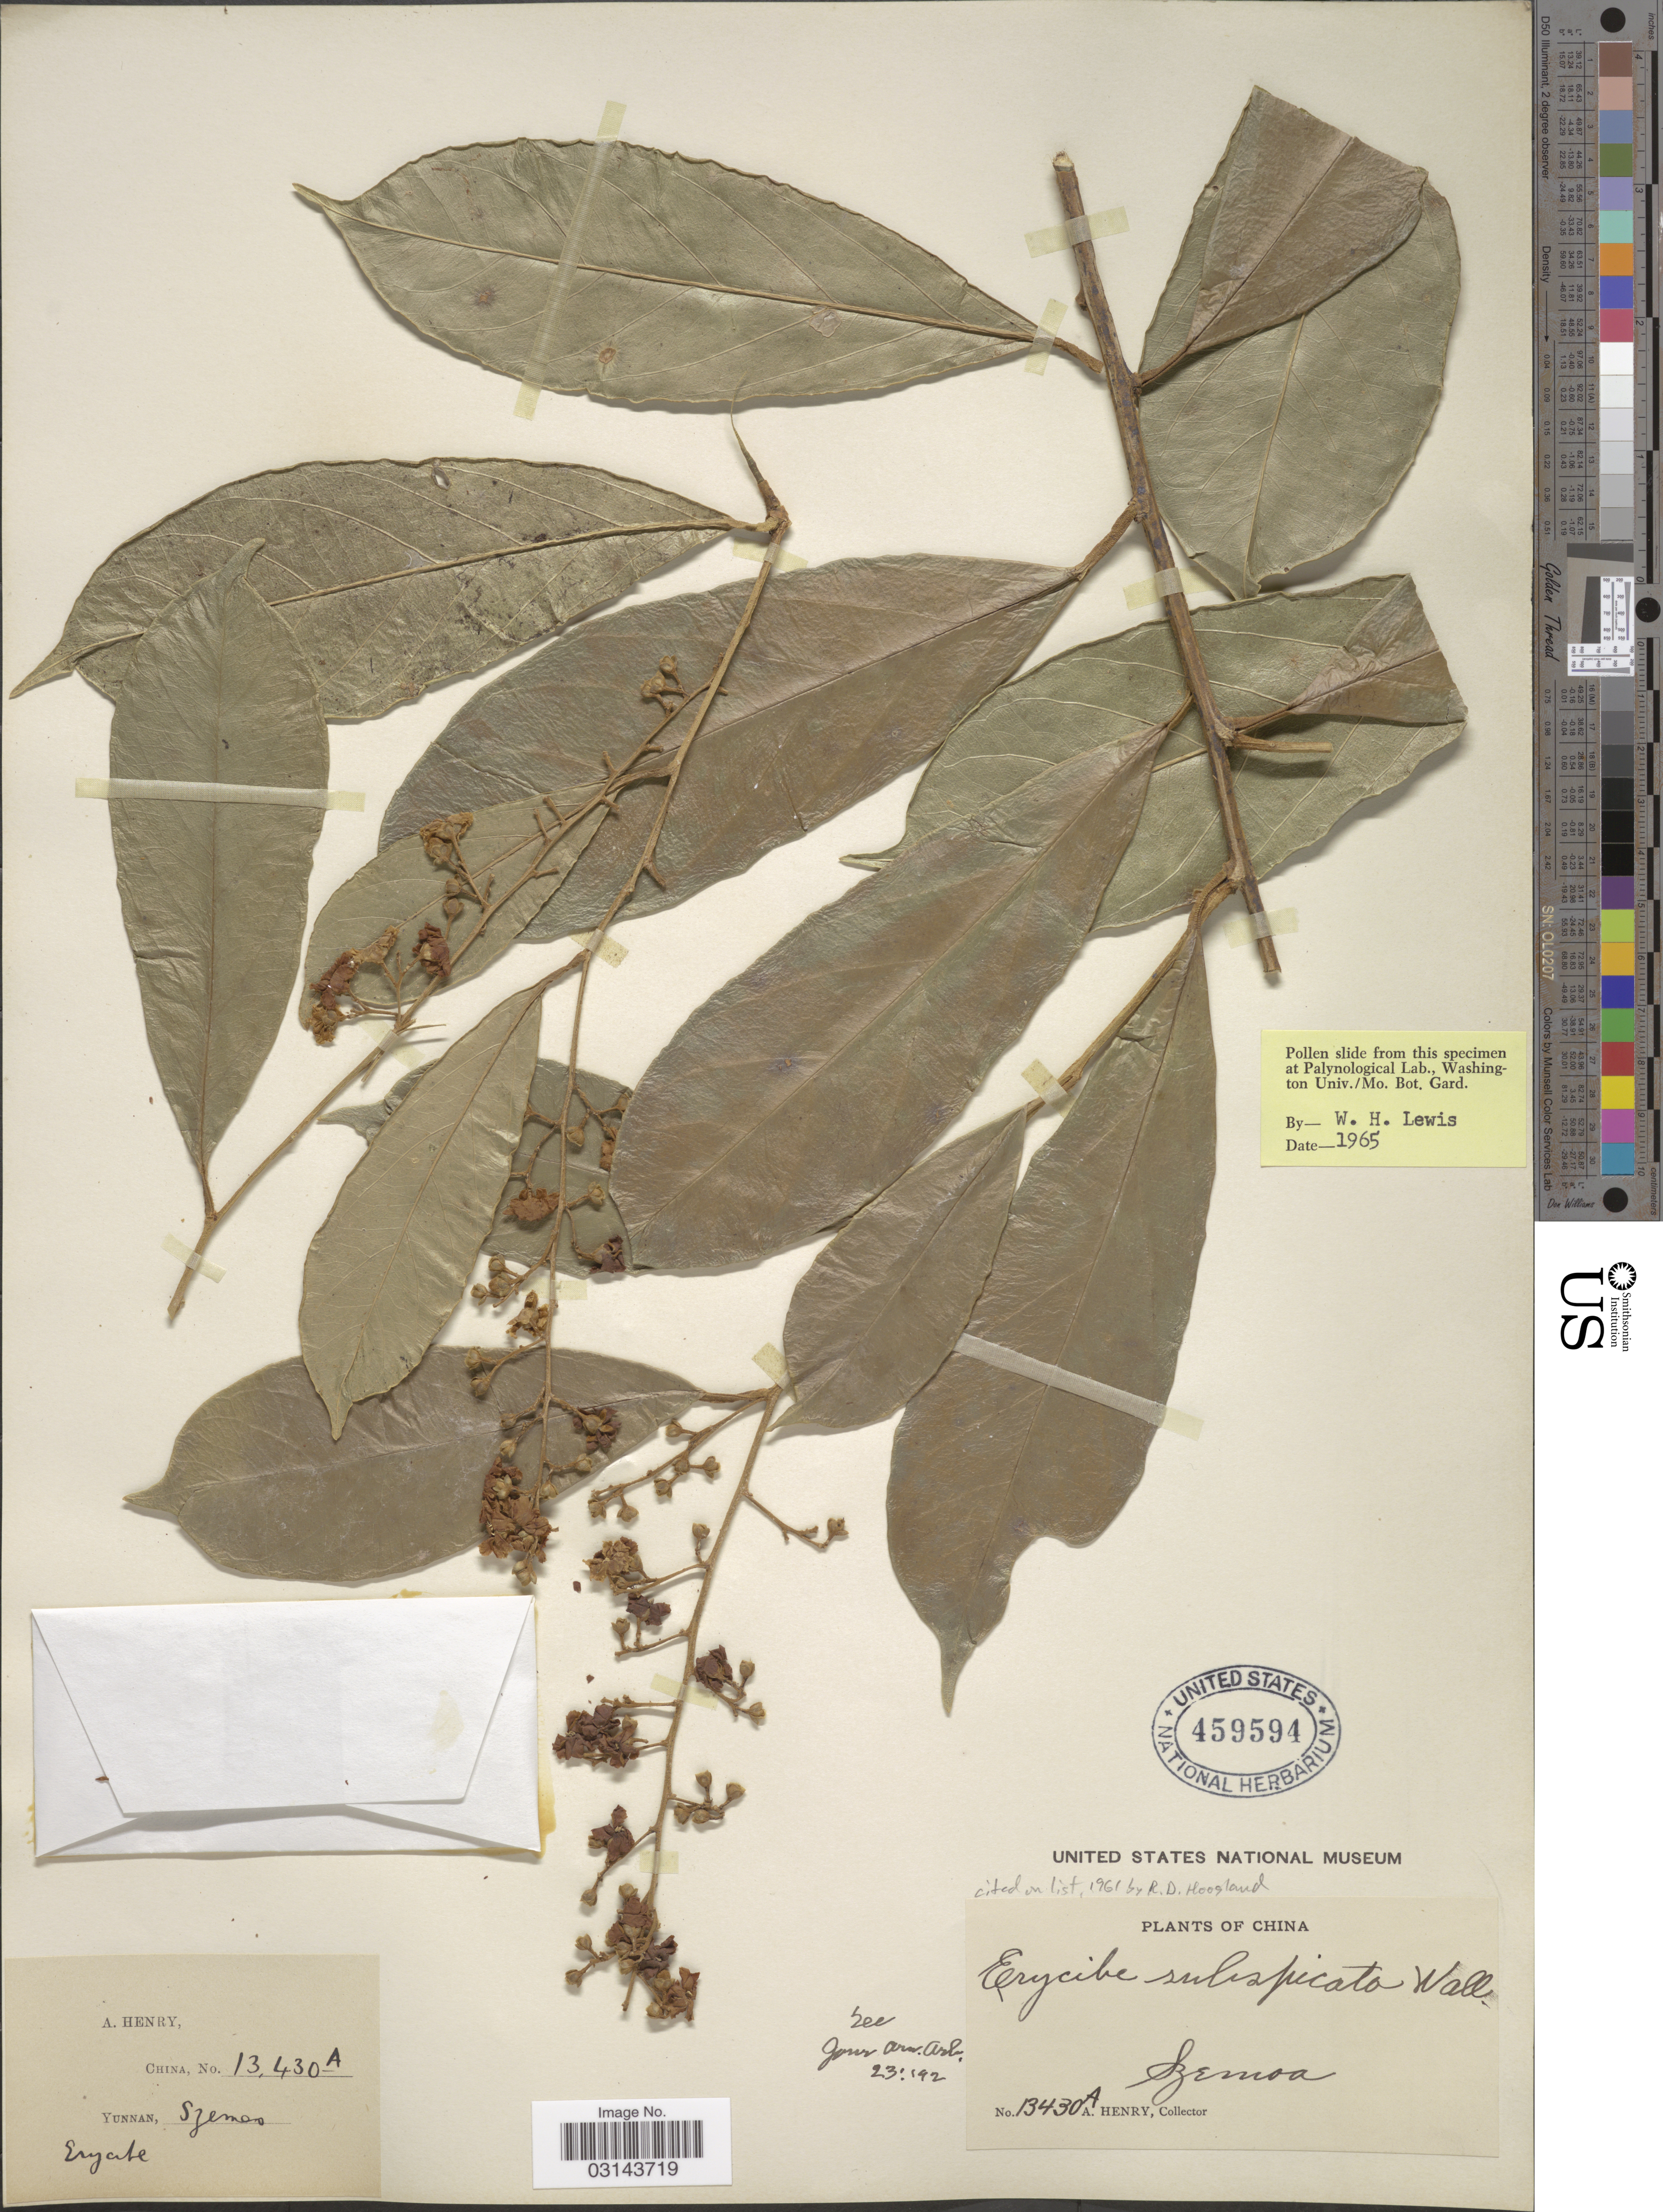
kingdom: Plantae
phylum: Tracheophyta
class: Magnoliopsida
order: Solanales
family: Convolvulaceae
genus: Erycibe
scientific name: Erycibe subspicata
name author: Wall. ex G. Don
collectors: A. Henry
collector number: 13430 A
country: China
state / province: Yunnan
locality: Szemoa.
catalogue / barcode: US 459594